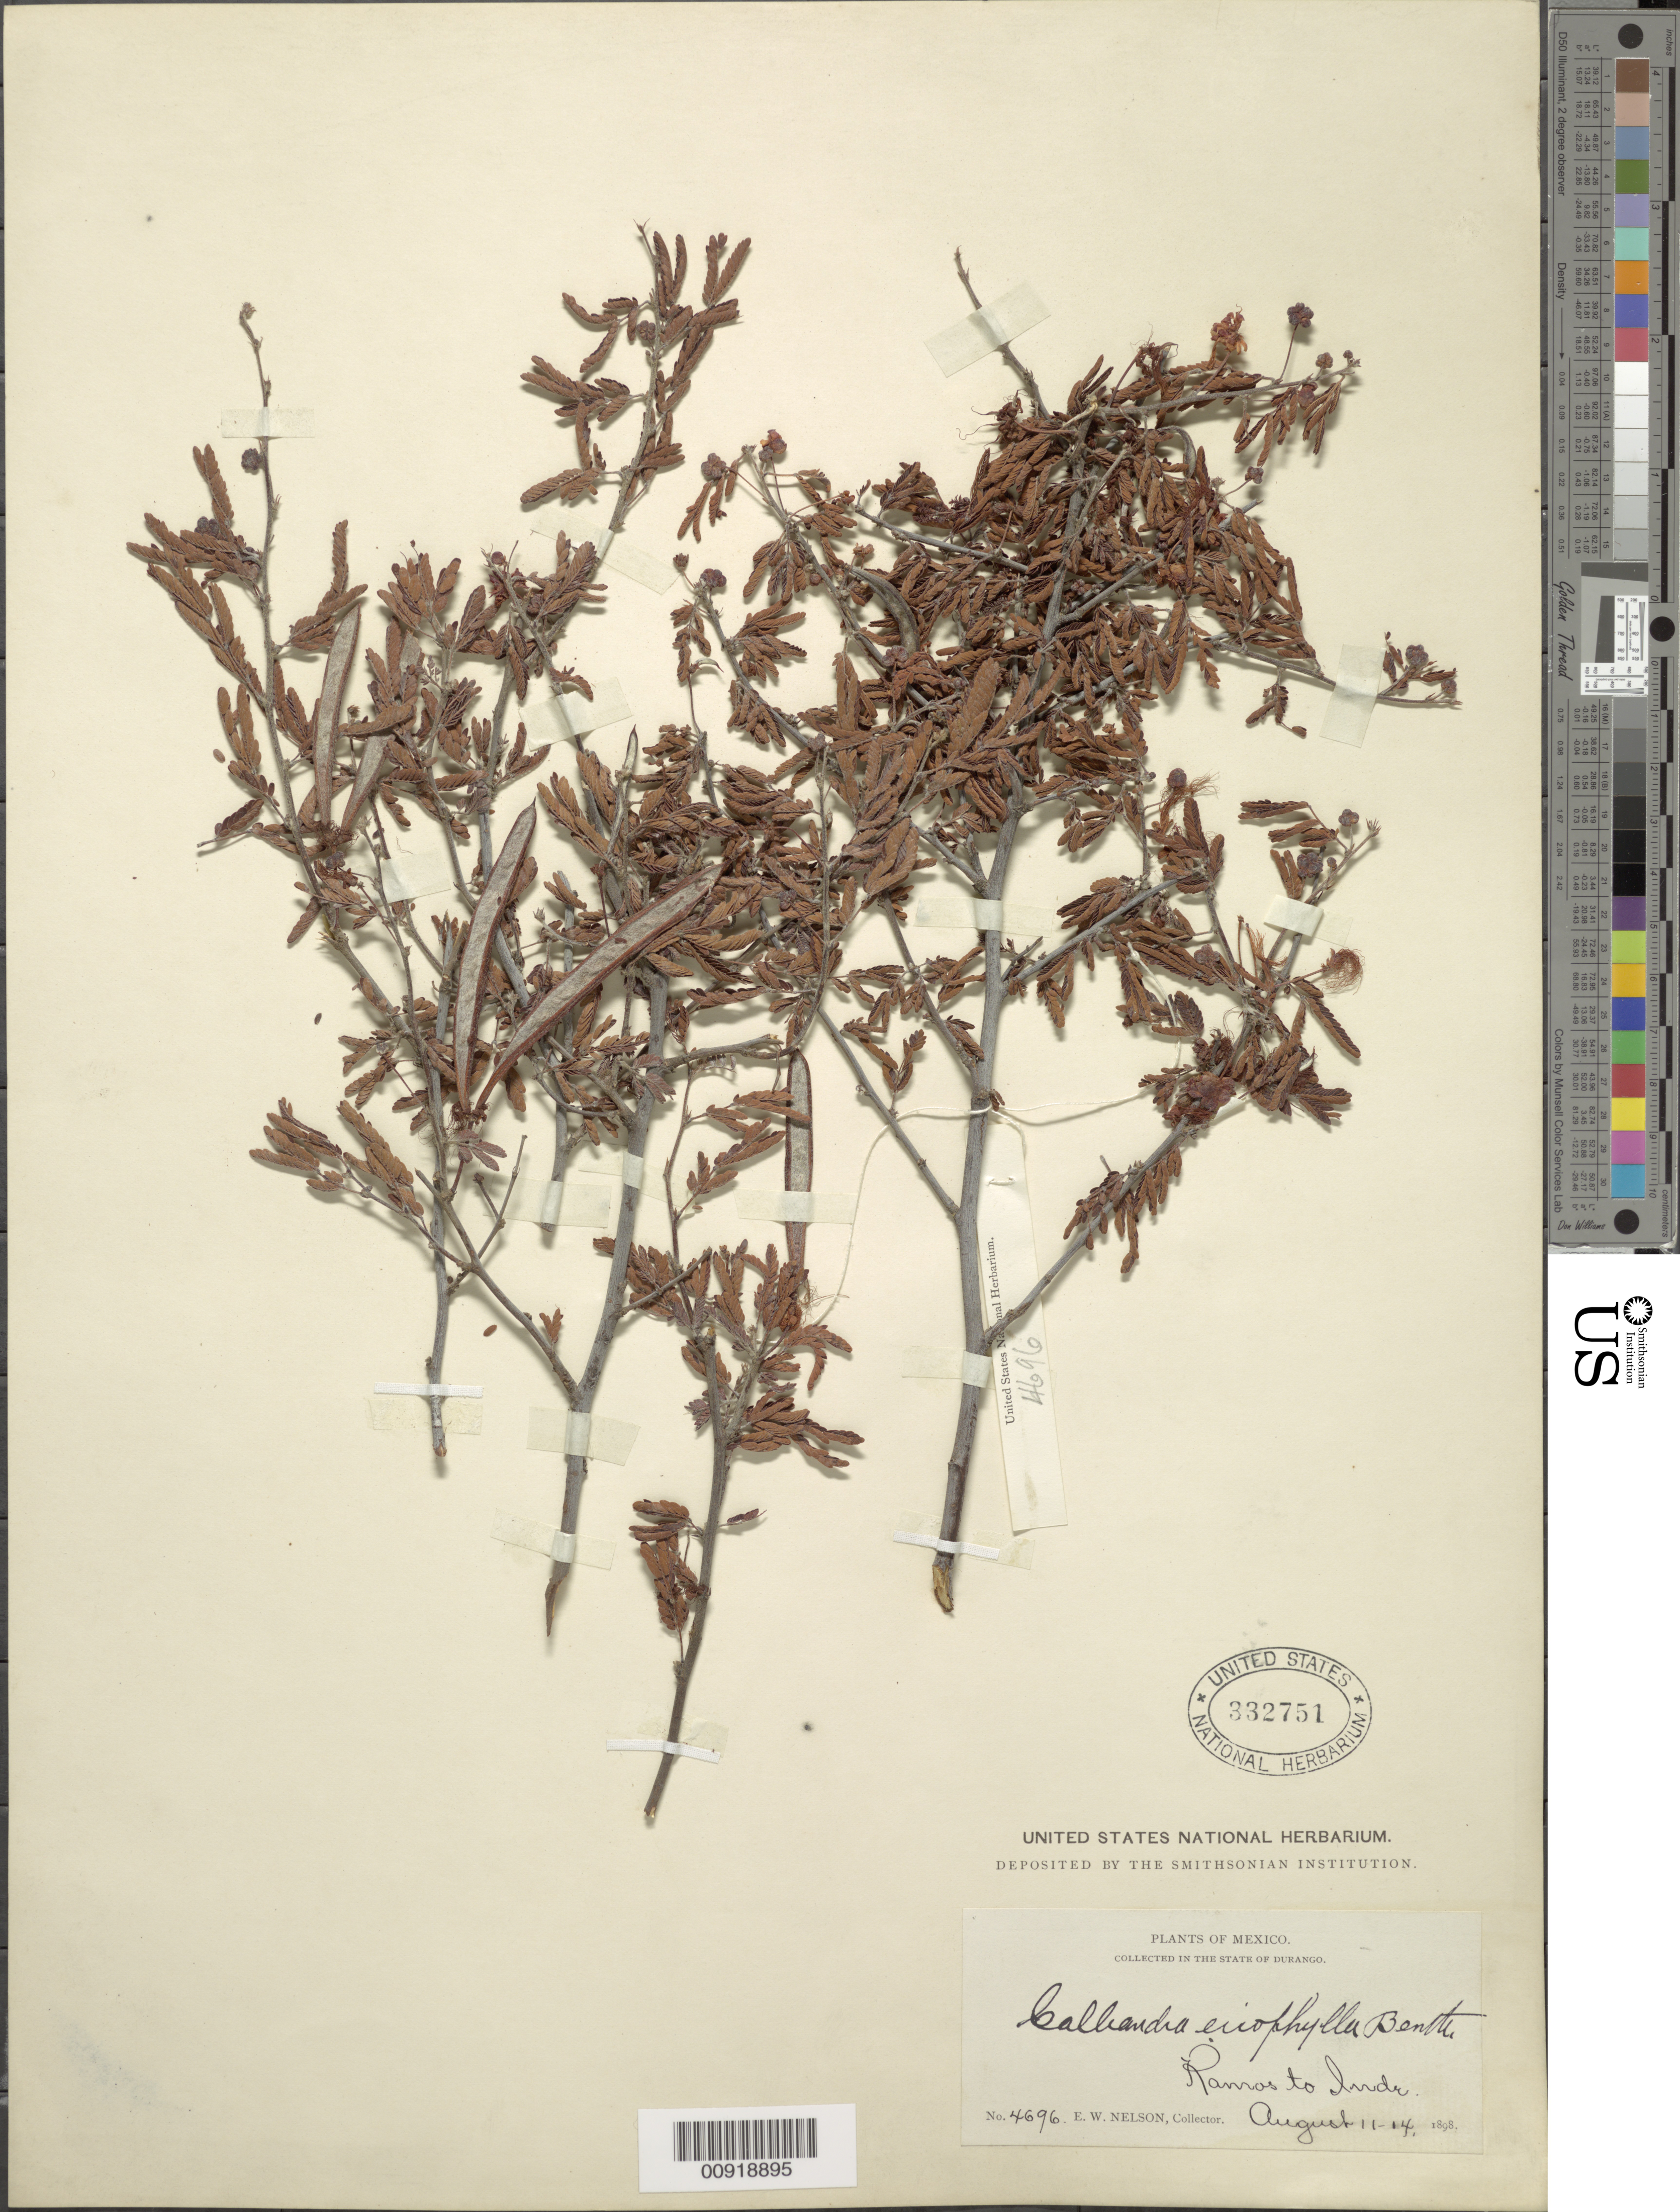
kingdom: Plantae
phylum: Tracheophyta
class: Magnoliopsida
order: Fabales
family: Fabaceae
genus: Calliandra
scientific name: Calliandra eriophylla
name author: Benth.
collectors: E. W. Nelson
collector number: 4696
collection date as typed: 11 Aug 1898 to 14 Aug 1898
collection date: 1898-08-11/1898-08-14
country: Mexico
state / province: Durango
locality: Ramos to Inde.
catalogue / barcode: US 332751